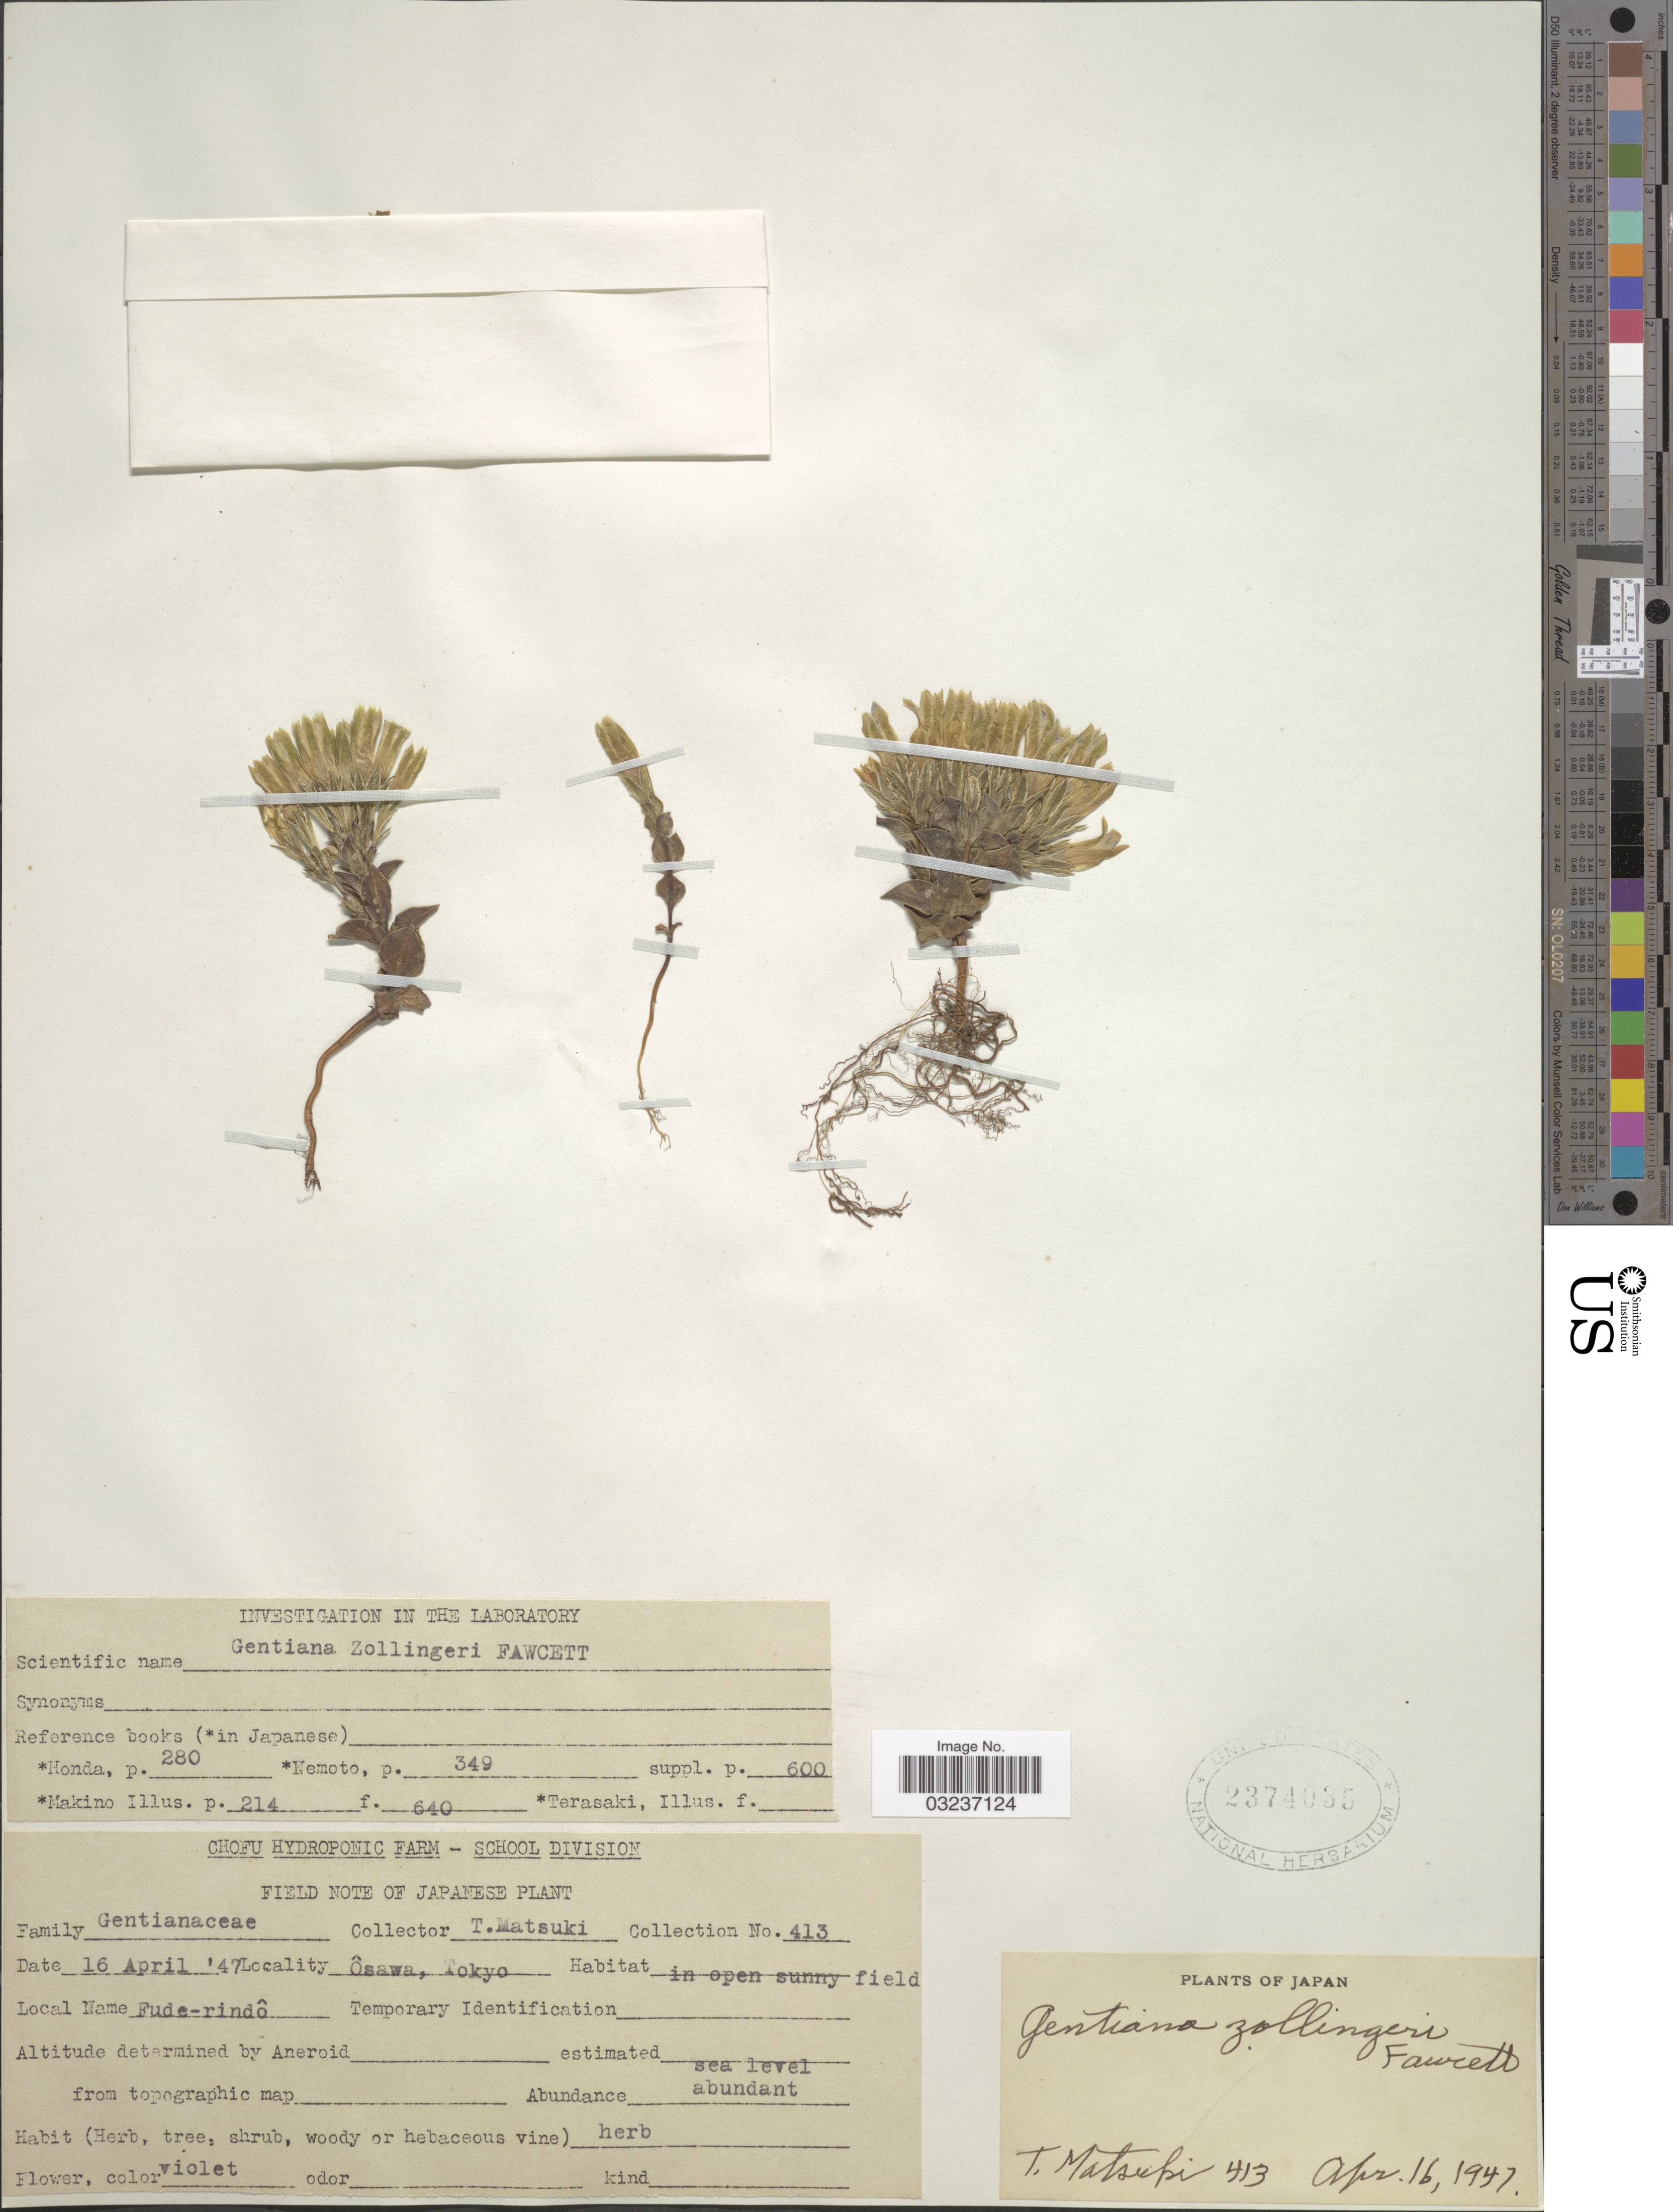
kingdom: Plantae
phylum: Tracheophyta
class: Magnoliopsida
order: Gentianales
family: Gentianaceae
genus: Gentiana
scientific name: Gentiana zollingeri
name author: Fawc.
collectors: T. Matsuki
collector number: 413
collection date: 1947-04-16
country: Japan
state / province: Tokyo, Federal City of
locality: Ôsawa, Tokyo.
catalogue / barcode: US 2374035